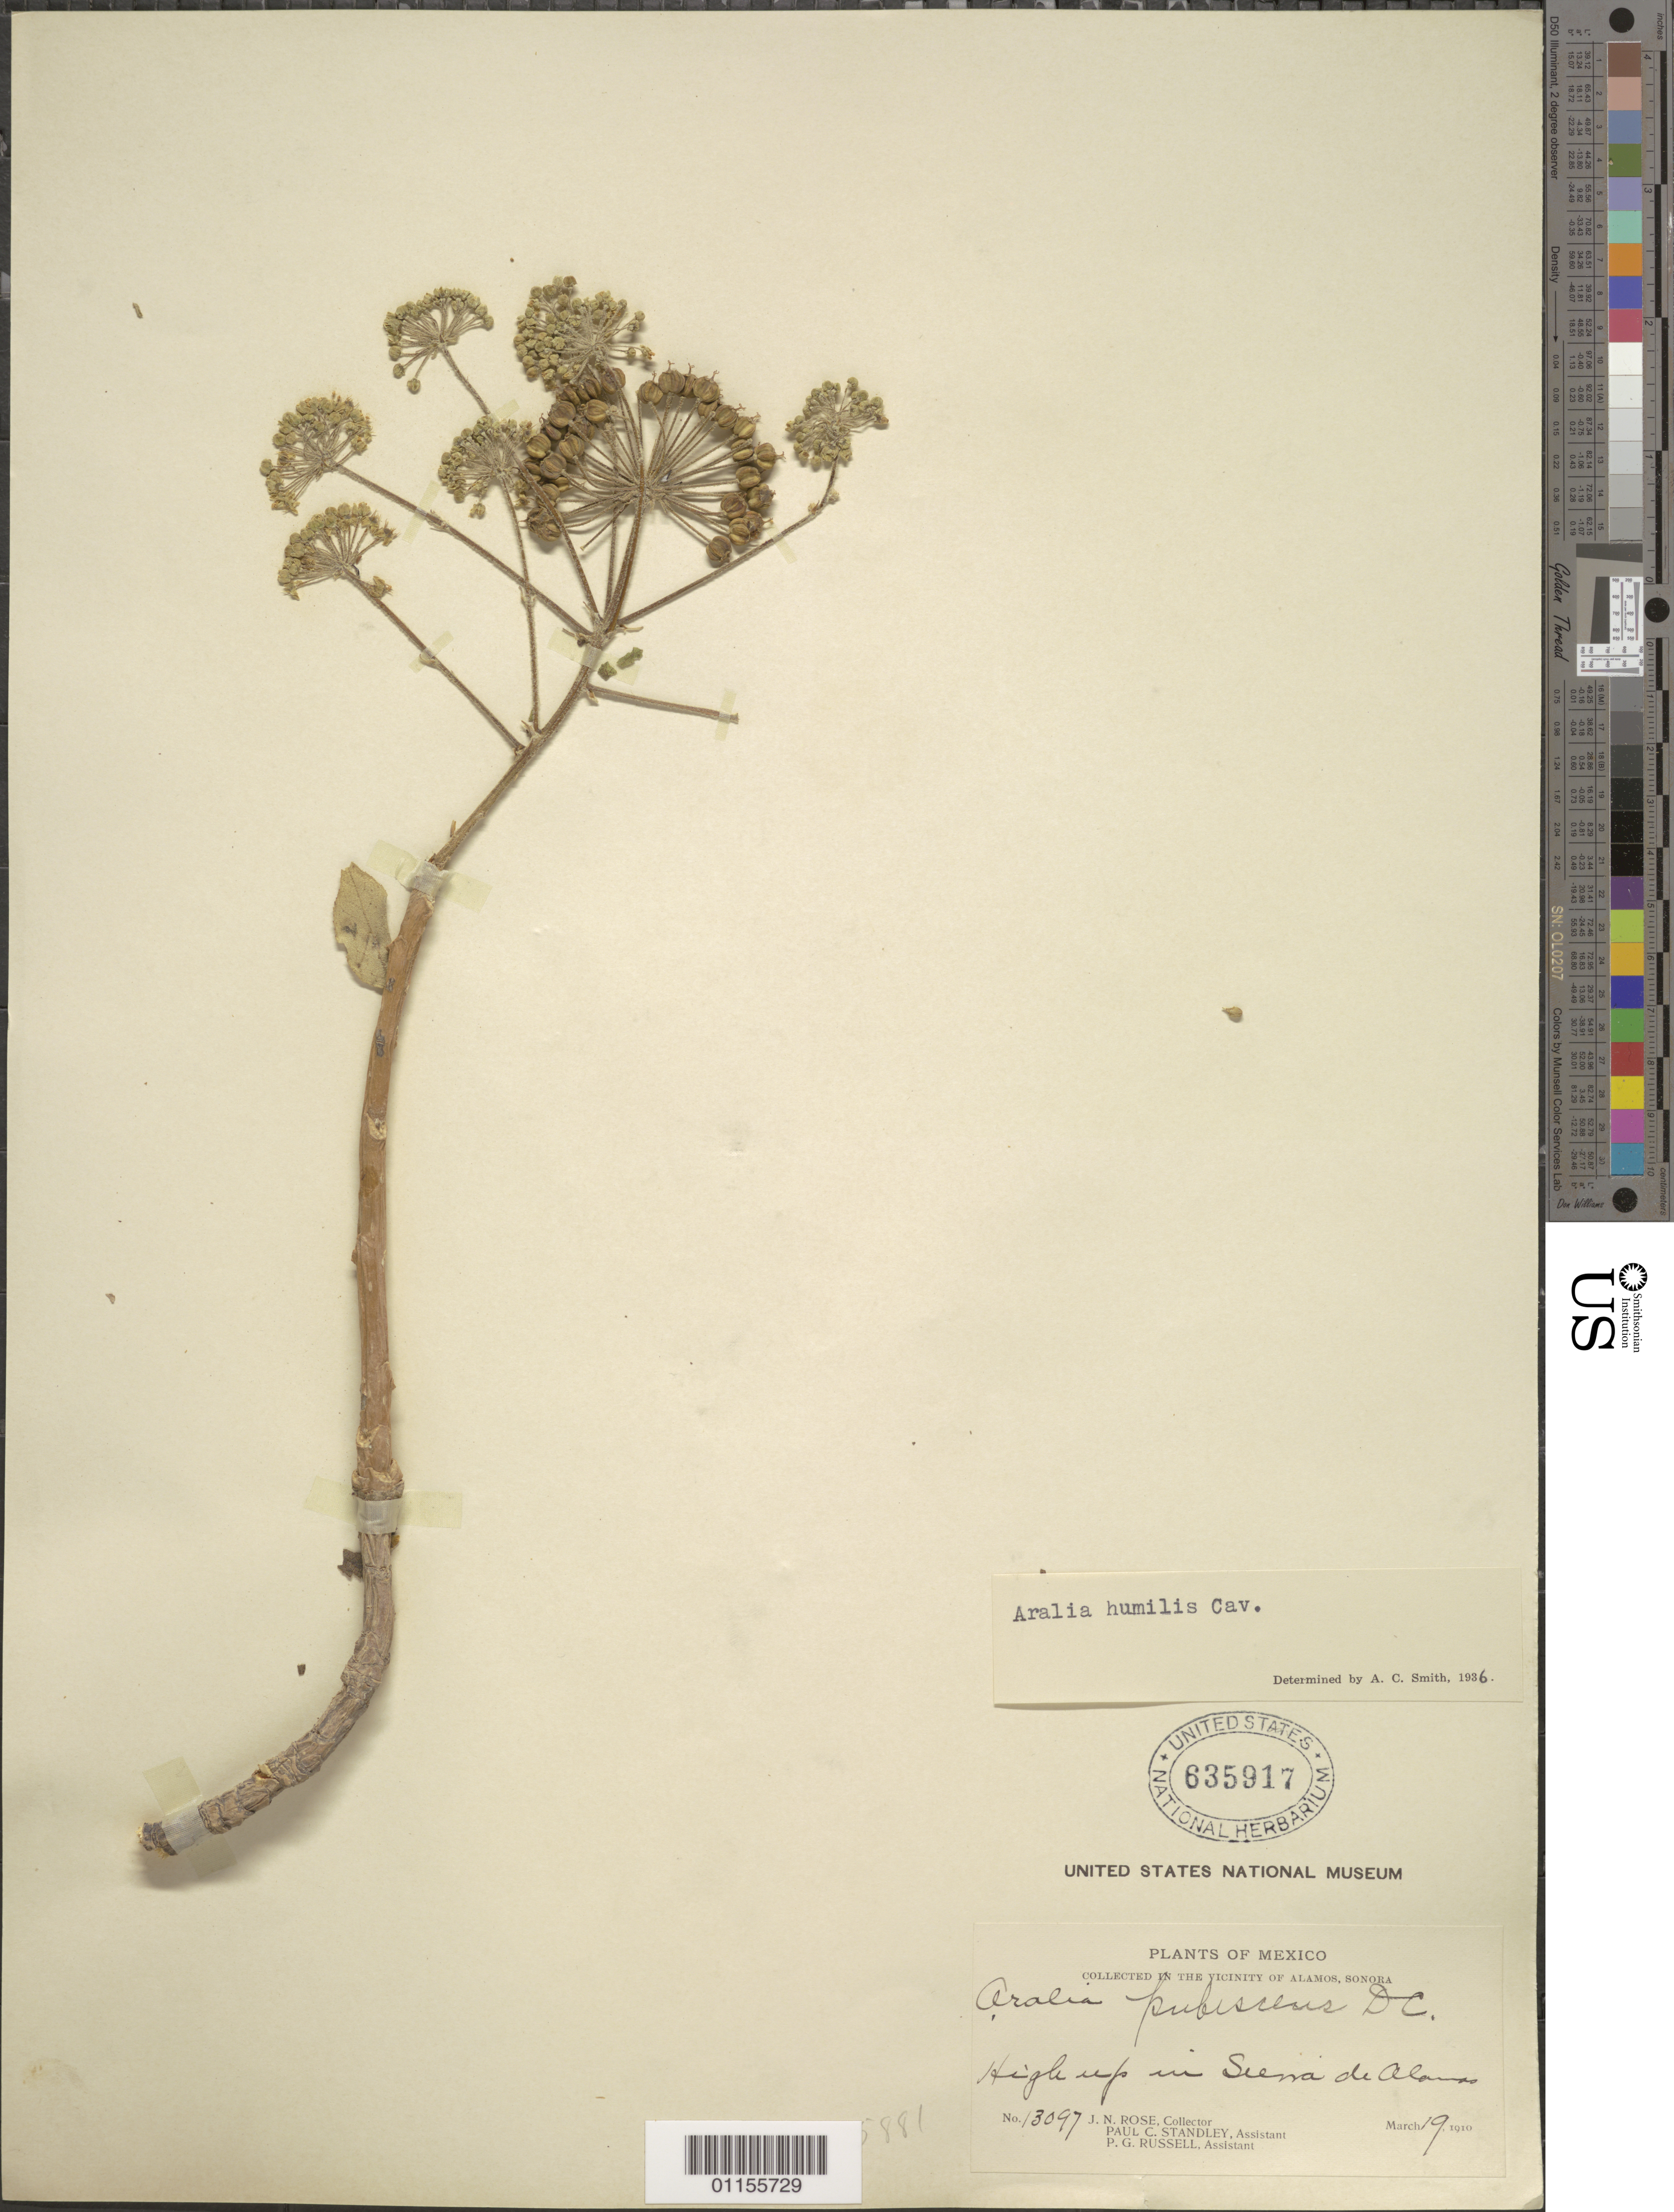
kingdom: Plantae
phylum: Tracheophyta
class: Magnoliopsida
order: Apiales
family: Araliaceae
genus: Aralia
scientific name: Aralia humilis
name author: Cav.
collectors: J. N. Rose, P. C. Standley & P. G. Russell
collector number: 13097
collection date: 1910-03-19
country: Mexico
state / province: Sonora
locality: Vicinity of Alamos.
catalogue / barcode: US 635917